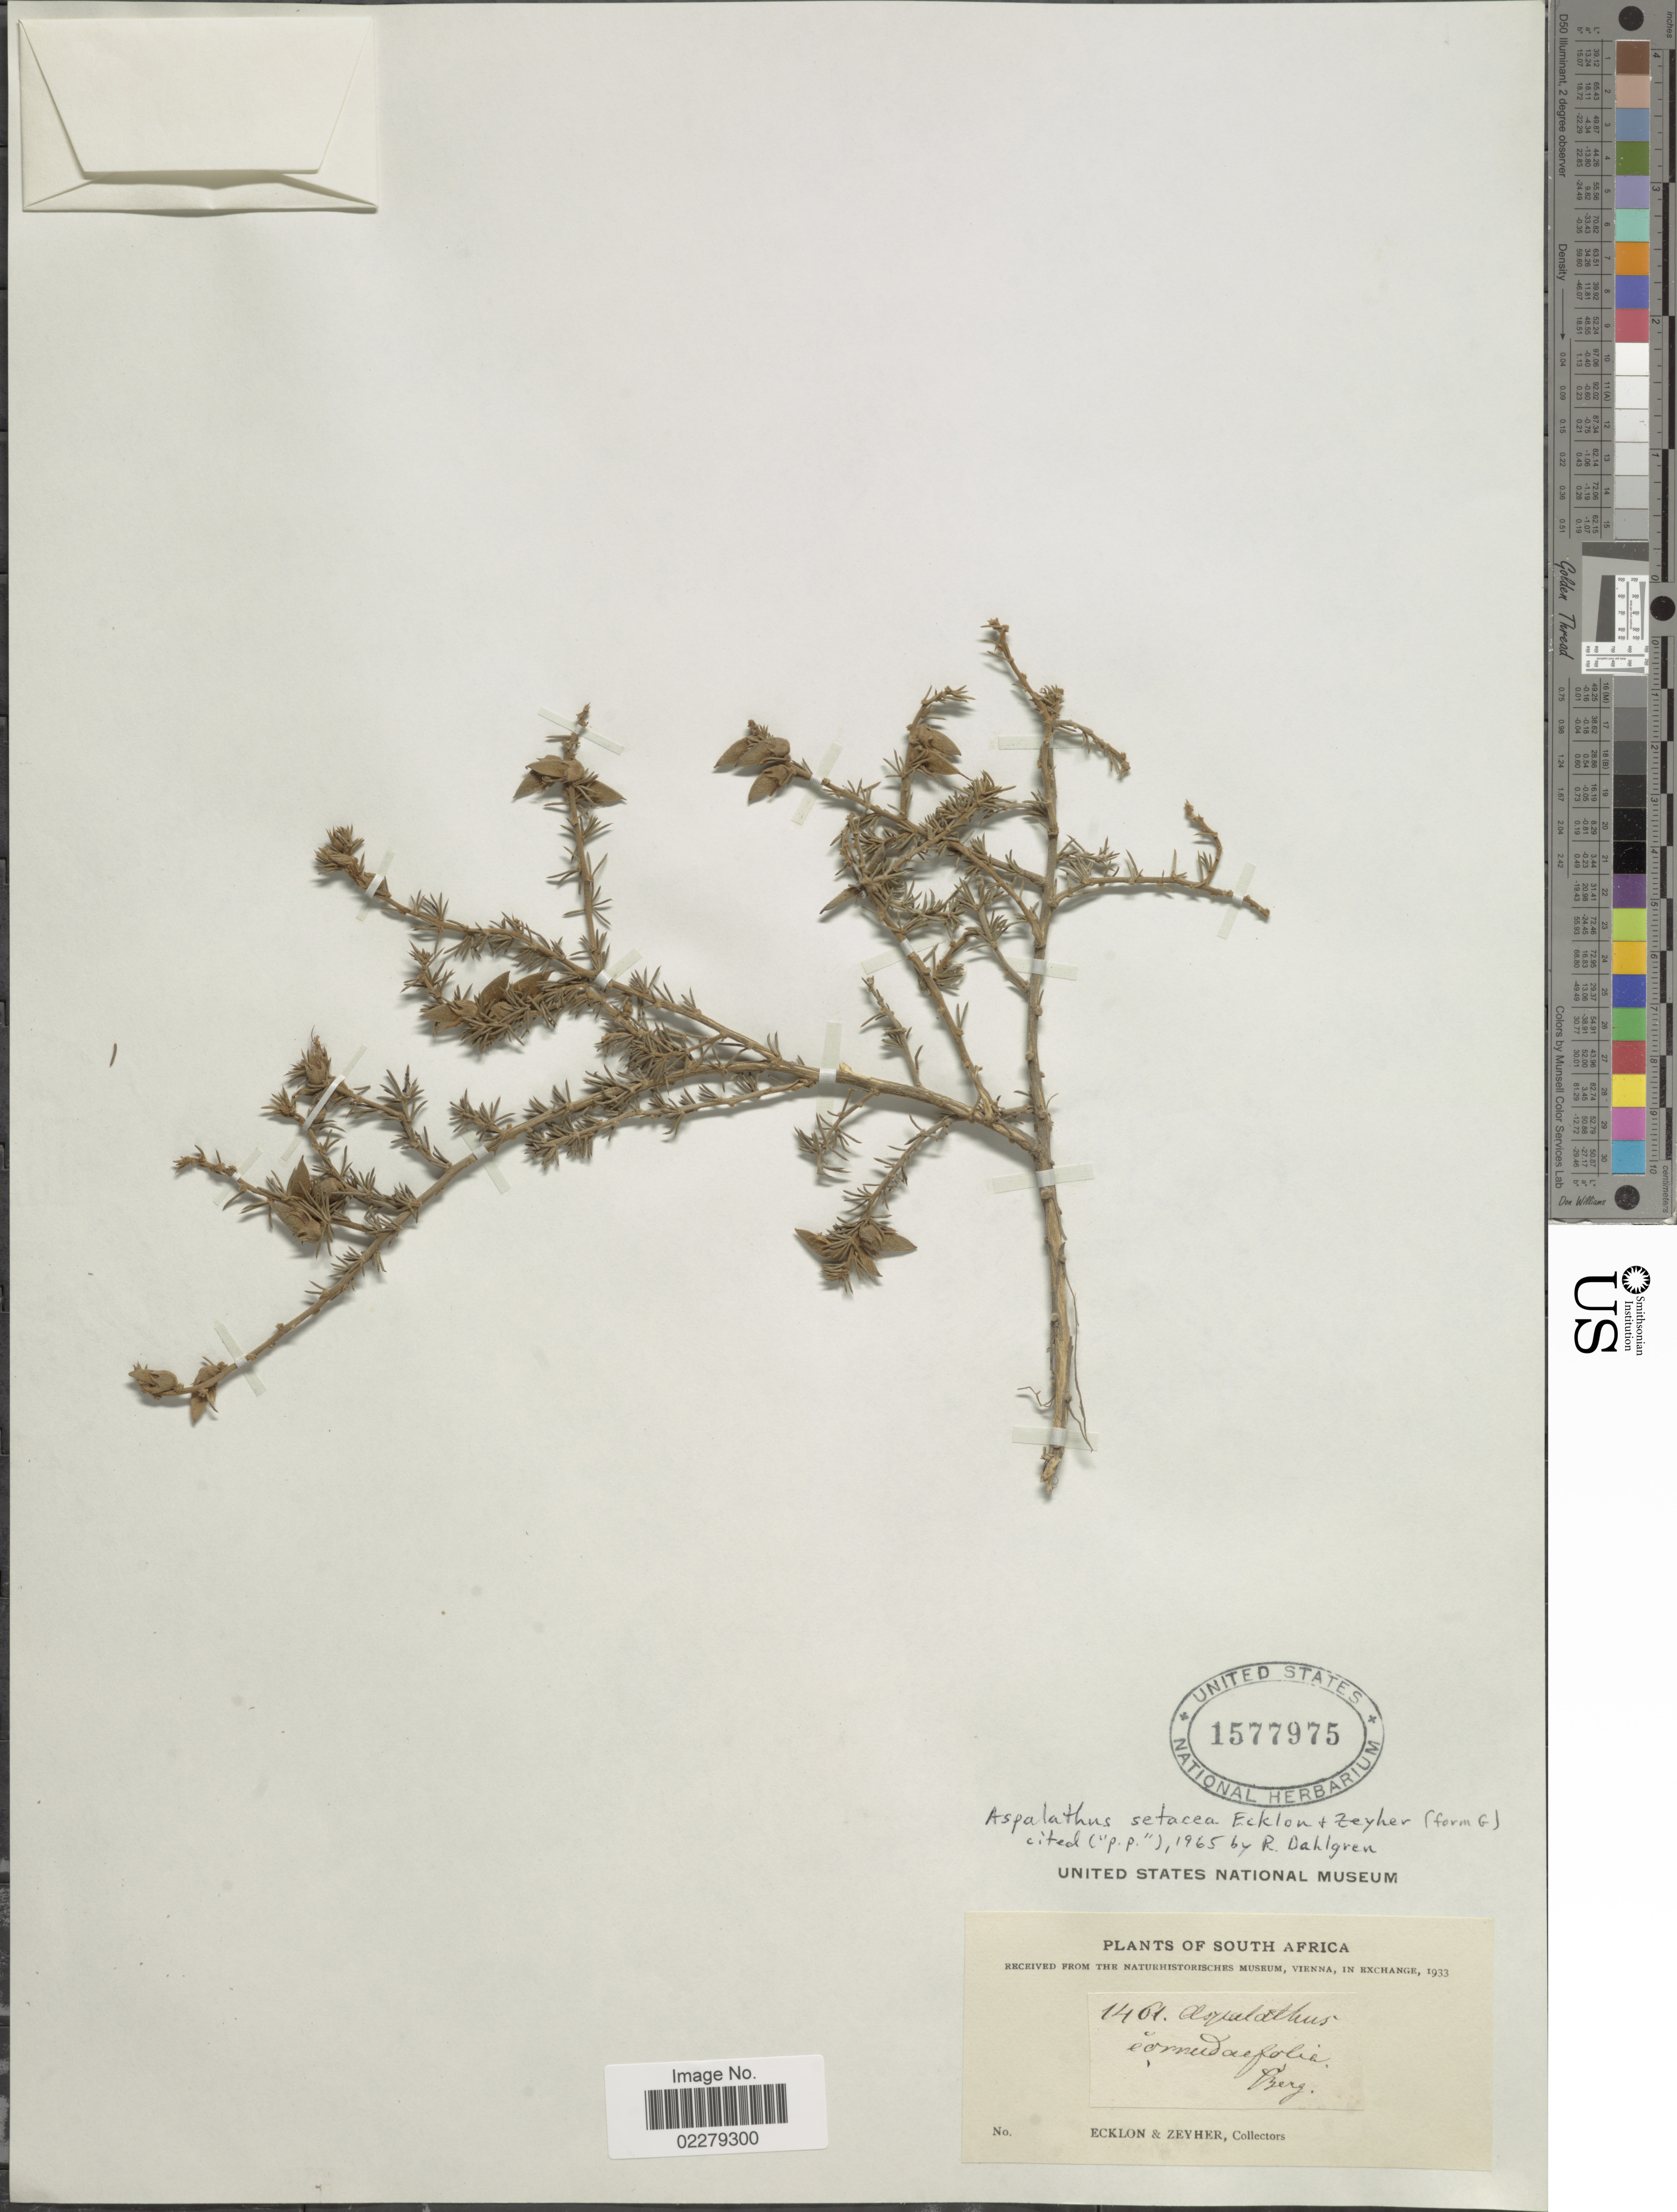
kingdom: Plantae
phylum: Tracheophyta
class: Magnoliopsida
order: Fabales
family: Fabaceae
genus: Aspalathus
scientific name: Aspalathus setacea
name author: Eckl. & Zeyh.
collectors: -. Ecklon & -. Zeyher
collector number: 1401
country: South Africa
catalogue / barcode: US 1577975